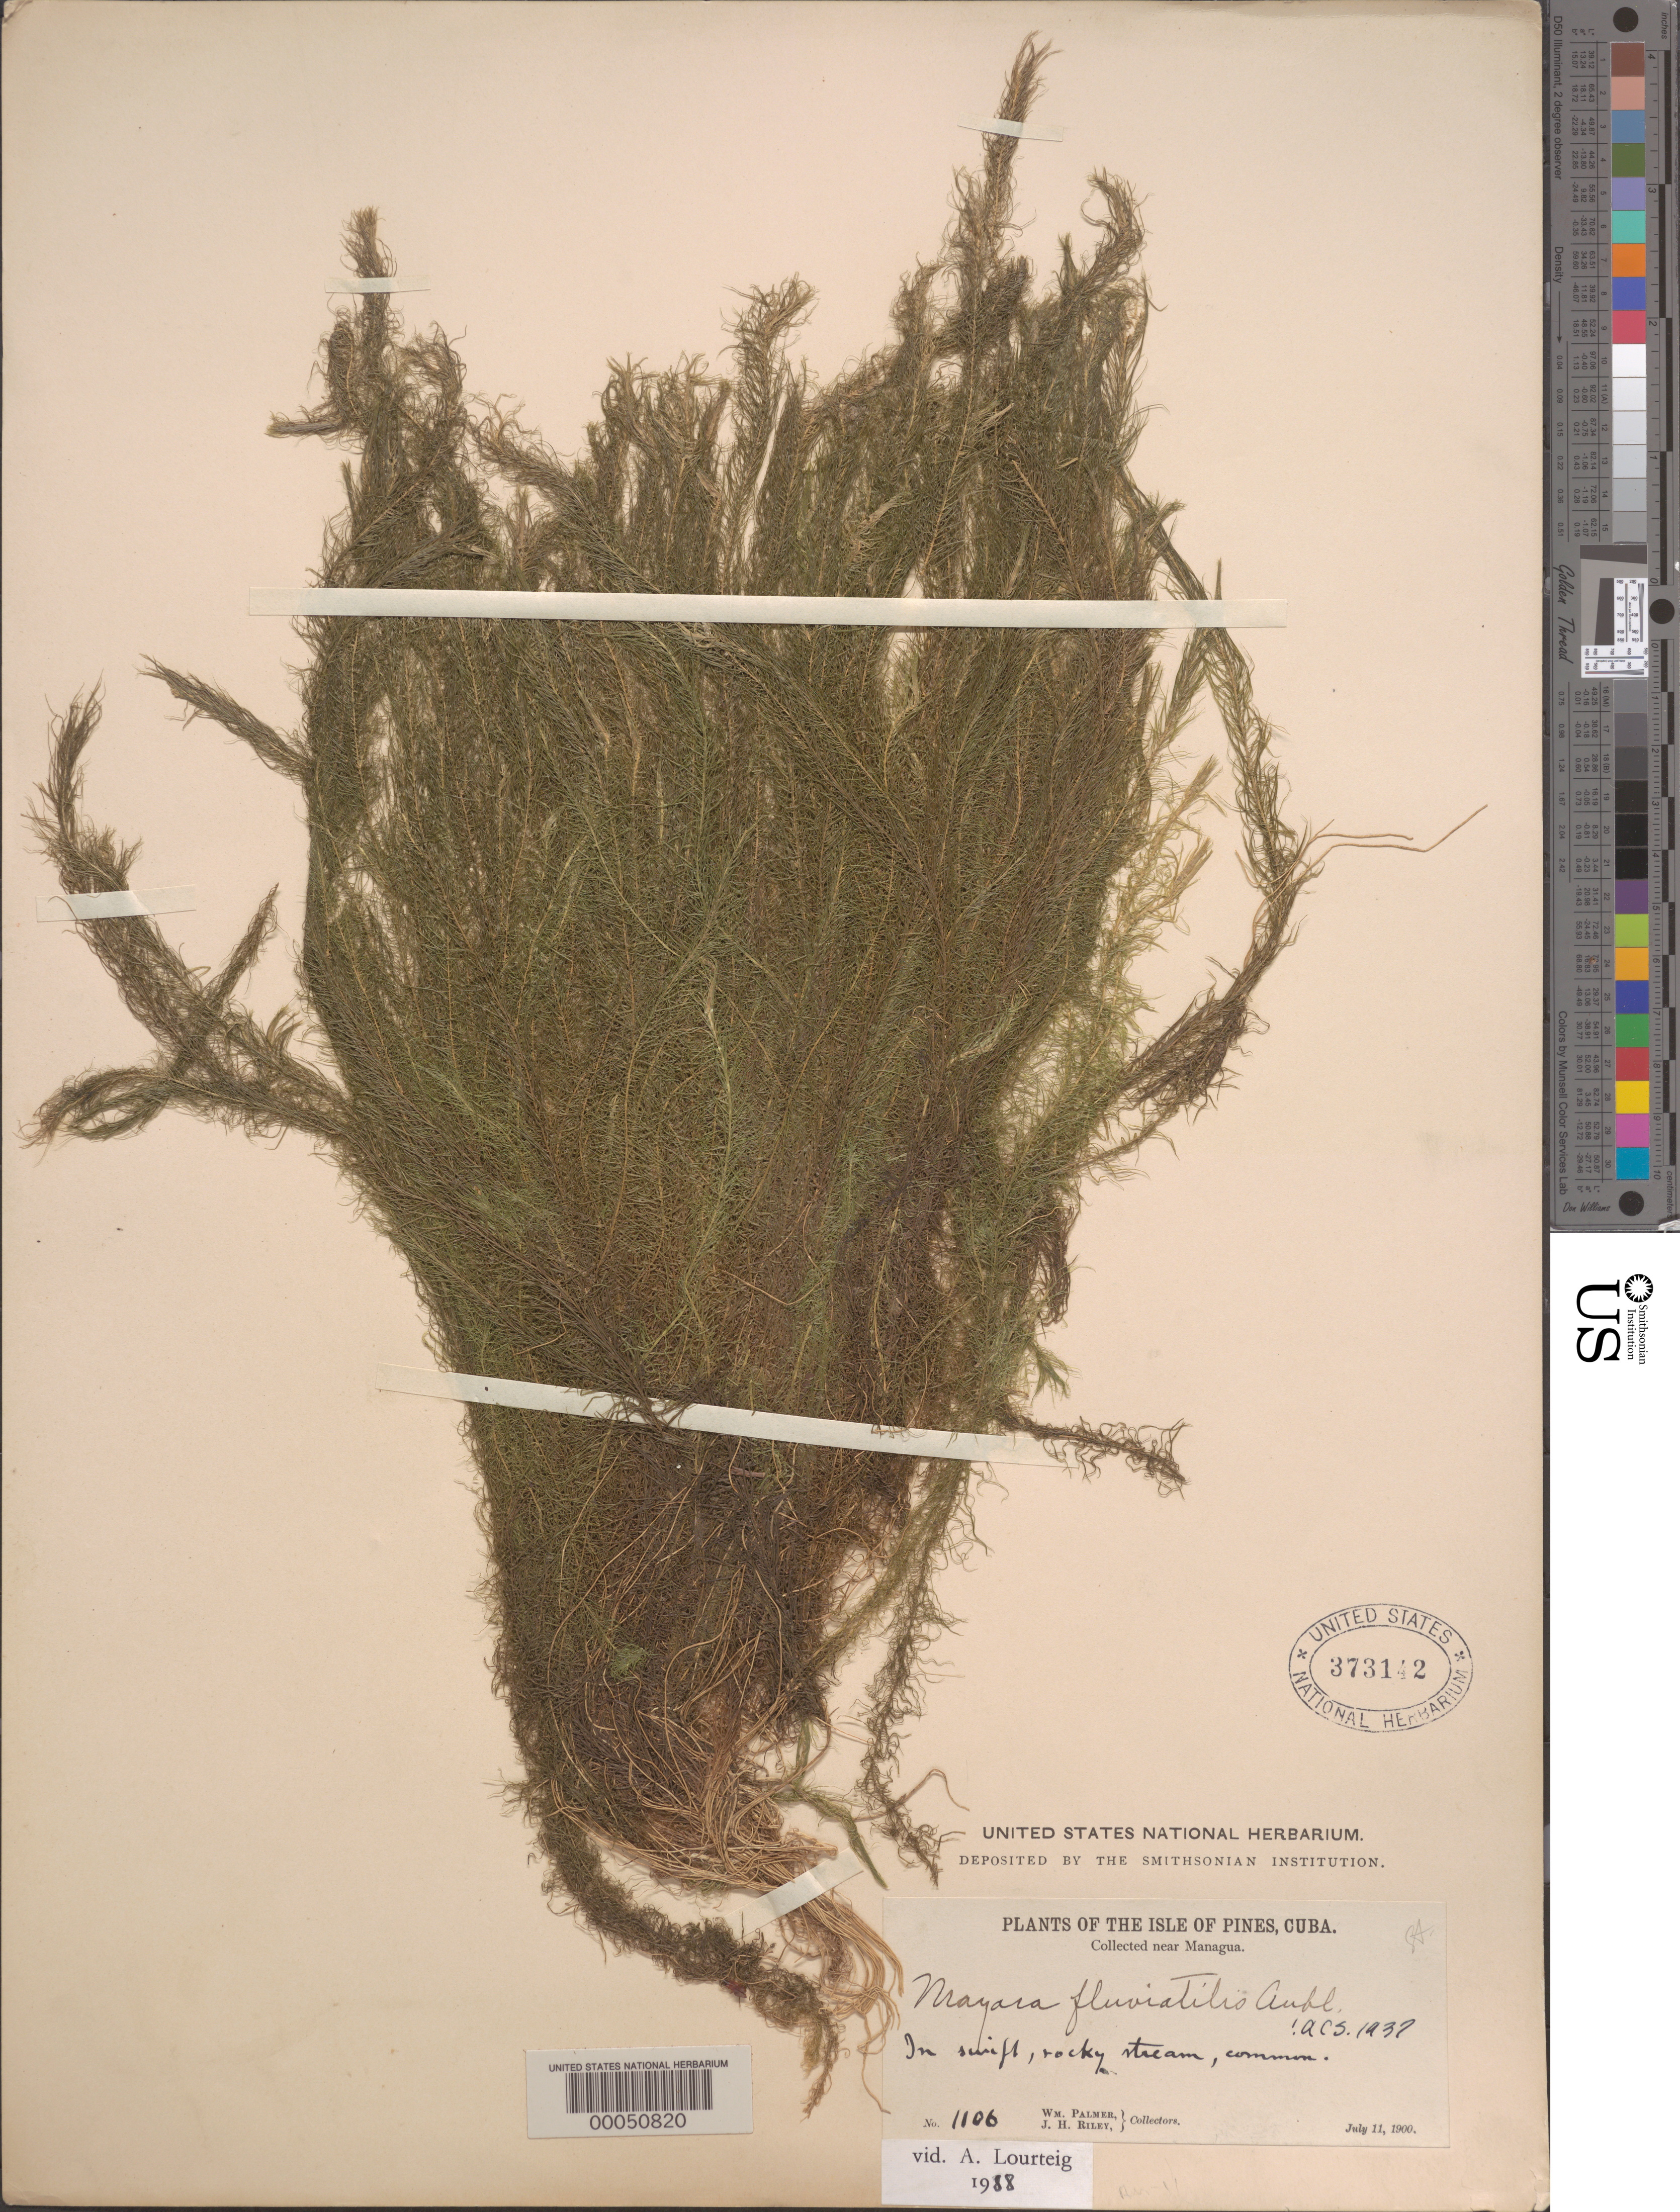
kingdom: Plantae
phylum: Tracheophyta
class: Liliopsida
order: Poales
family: Mayacaceae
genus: Mayaca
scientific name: Mayaca fluviatilis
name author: Aubl.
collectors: W. Palmer & J. H. Riley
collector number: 1106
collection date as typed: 11 Jul 1900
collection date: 1900-07-11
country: Cuba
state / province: La Habana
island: Greater Antilles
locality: Isle of pines (?), managua vicinity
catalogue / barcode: US 373142